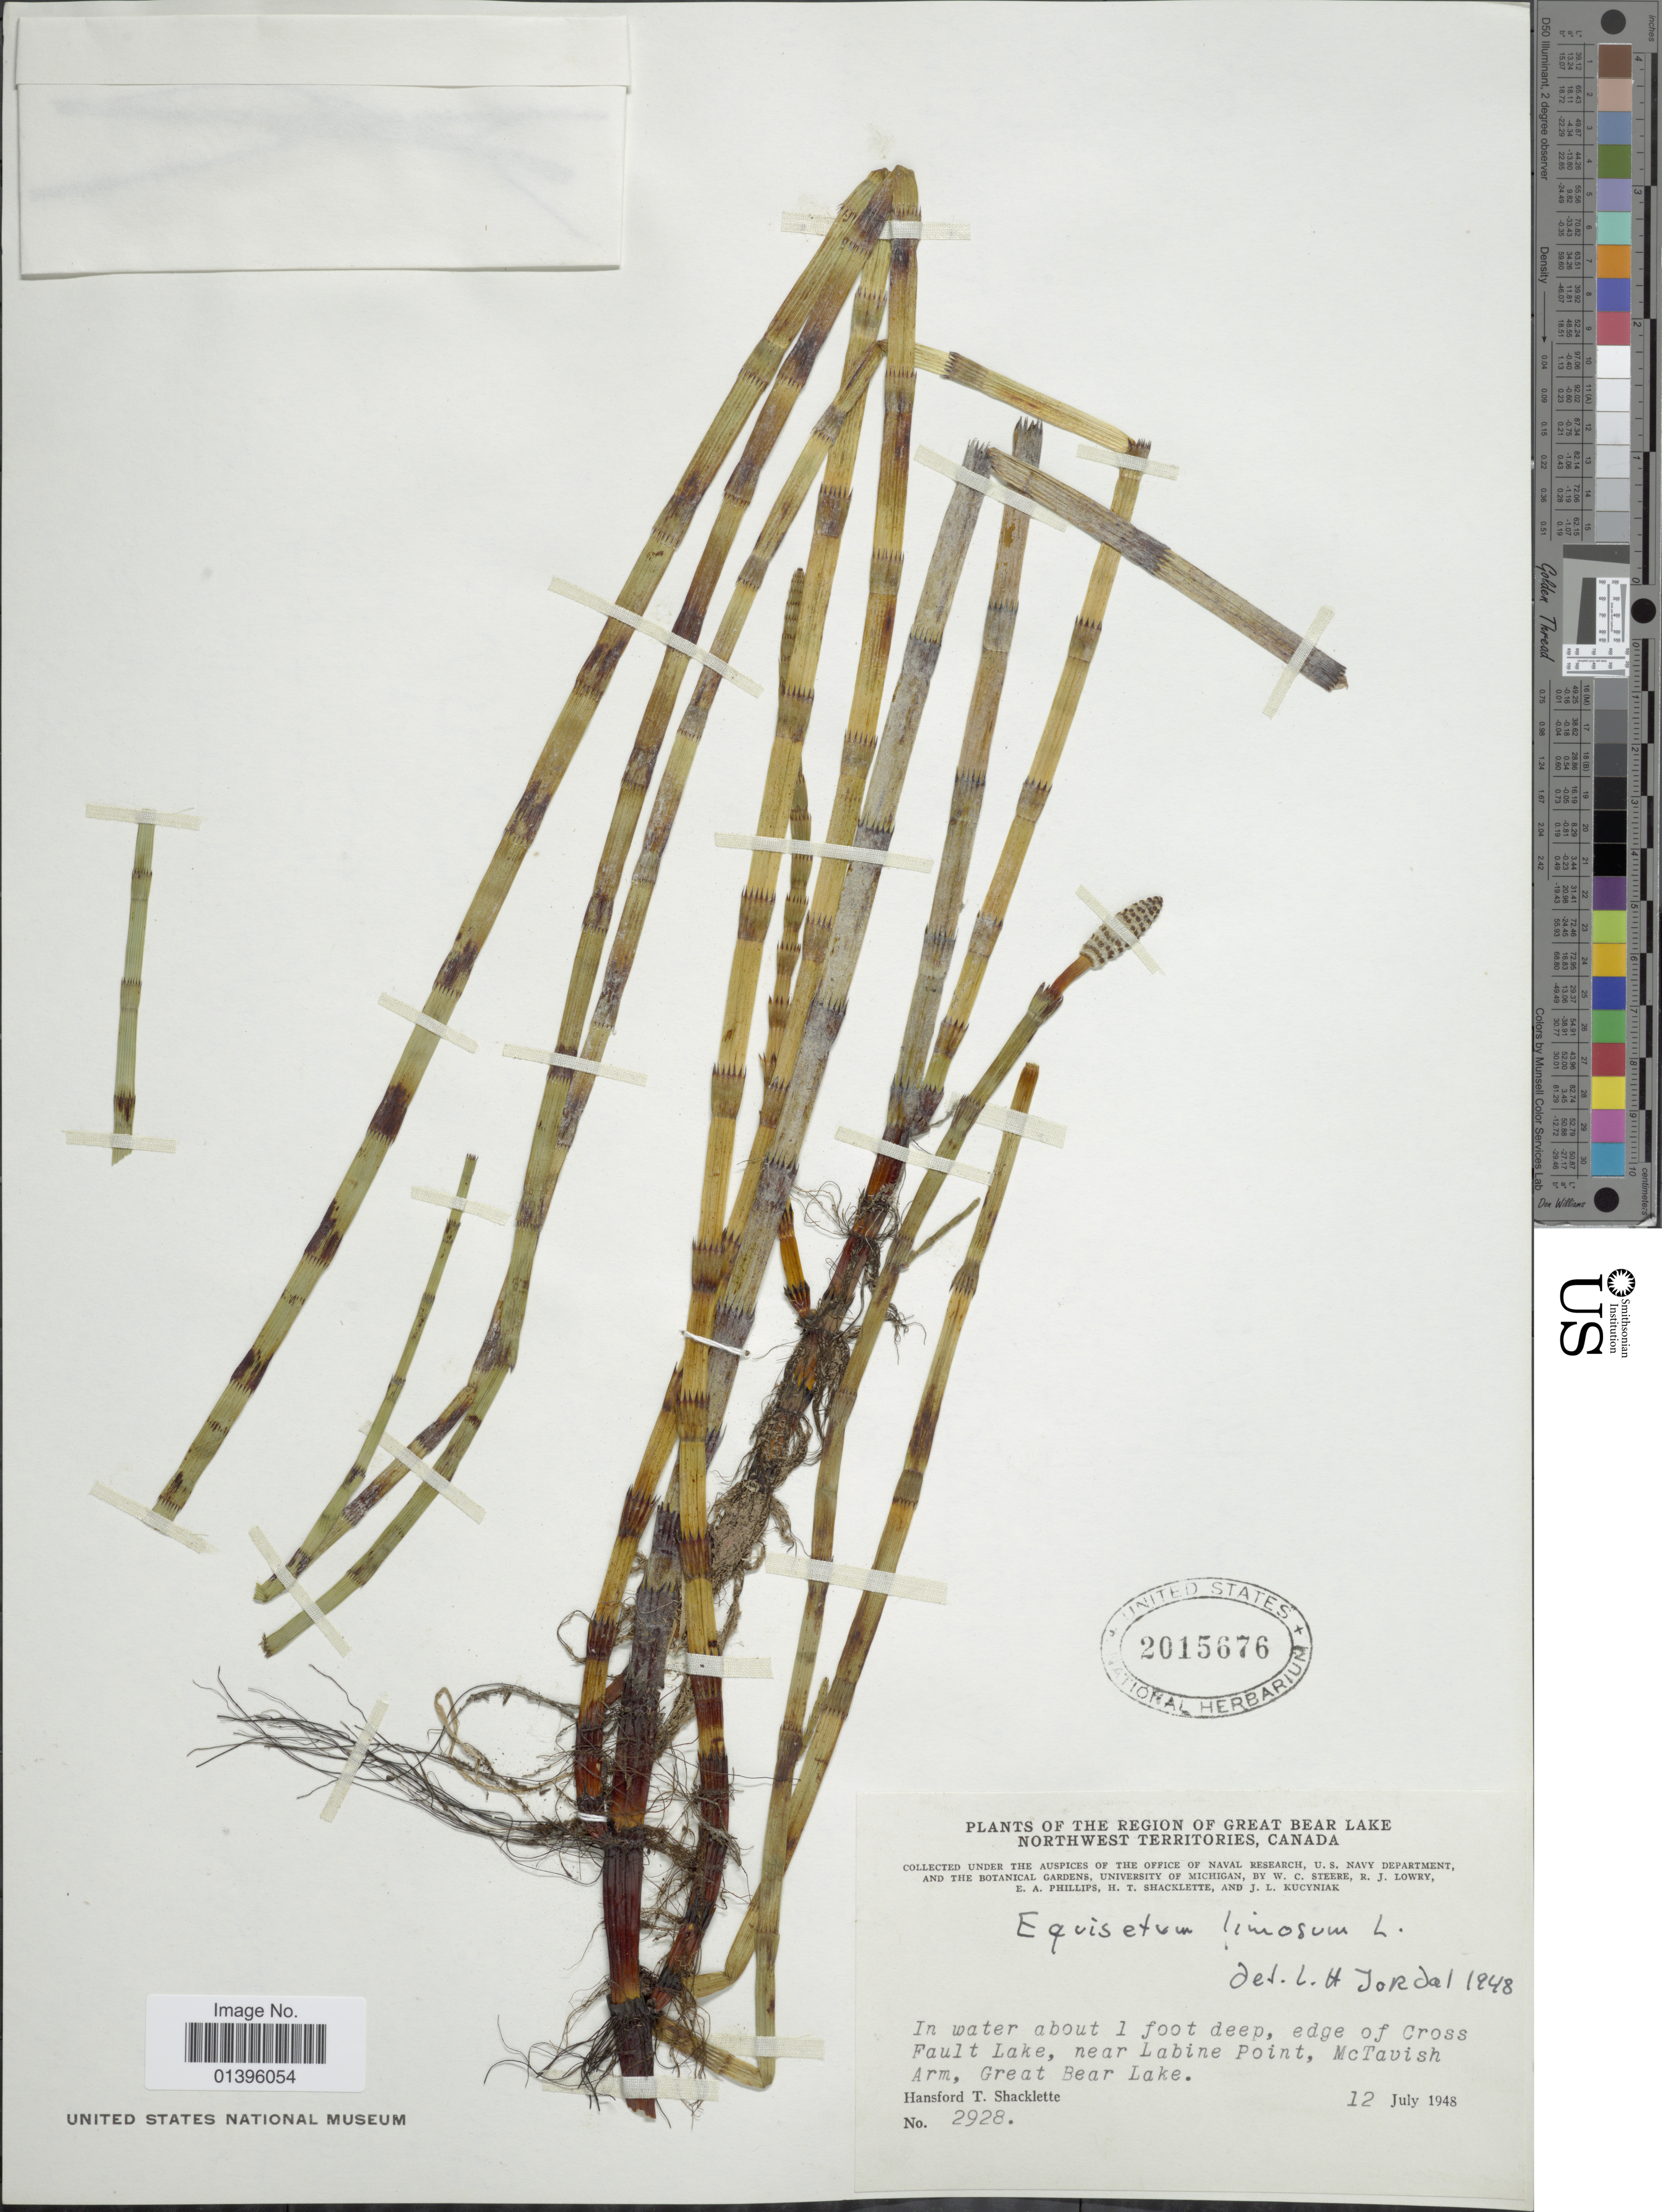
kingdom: Plantae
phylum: Tracheophyta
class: Polypodiopsida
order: Equisetales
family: Equisetaceae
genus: Equisetum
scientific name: Equisetum fluviatile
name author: L.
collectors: H. Schacklette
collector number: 2928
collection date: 1948-07-12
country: Canada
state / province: Northwest Territories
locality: Plants of the Region of Great Bear Lake. In water about 1 foot deep, edge of Cross Fault Lake, near Labine Point, McTavish Arm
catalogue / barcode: US 2015676